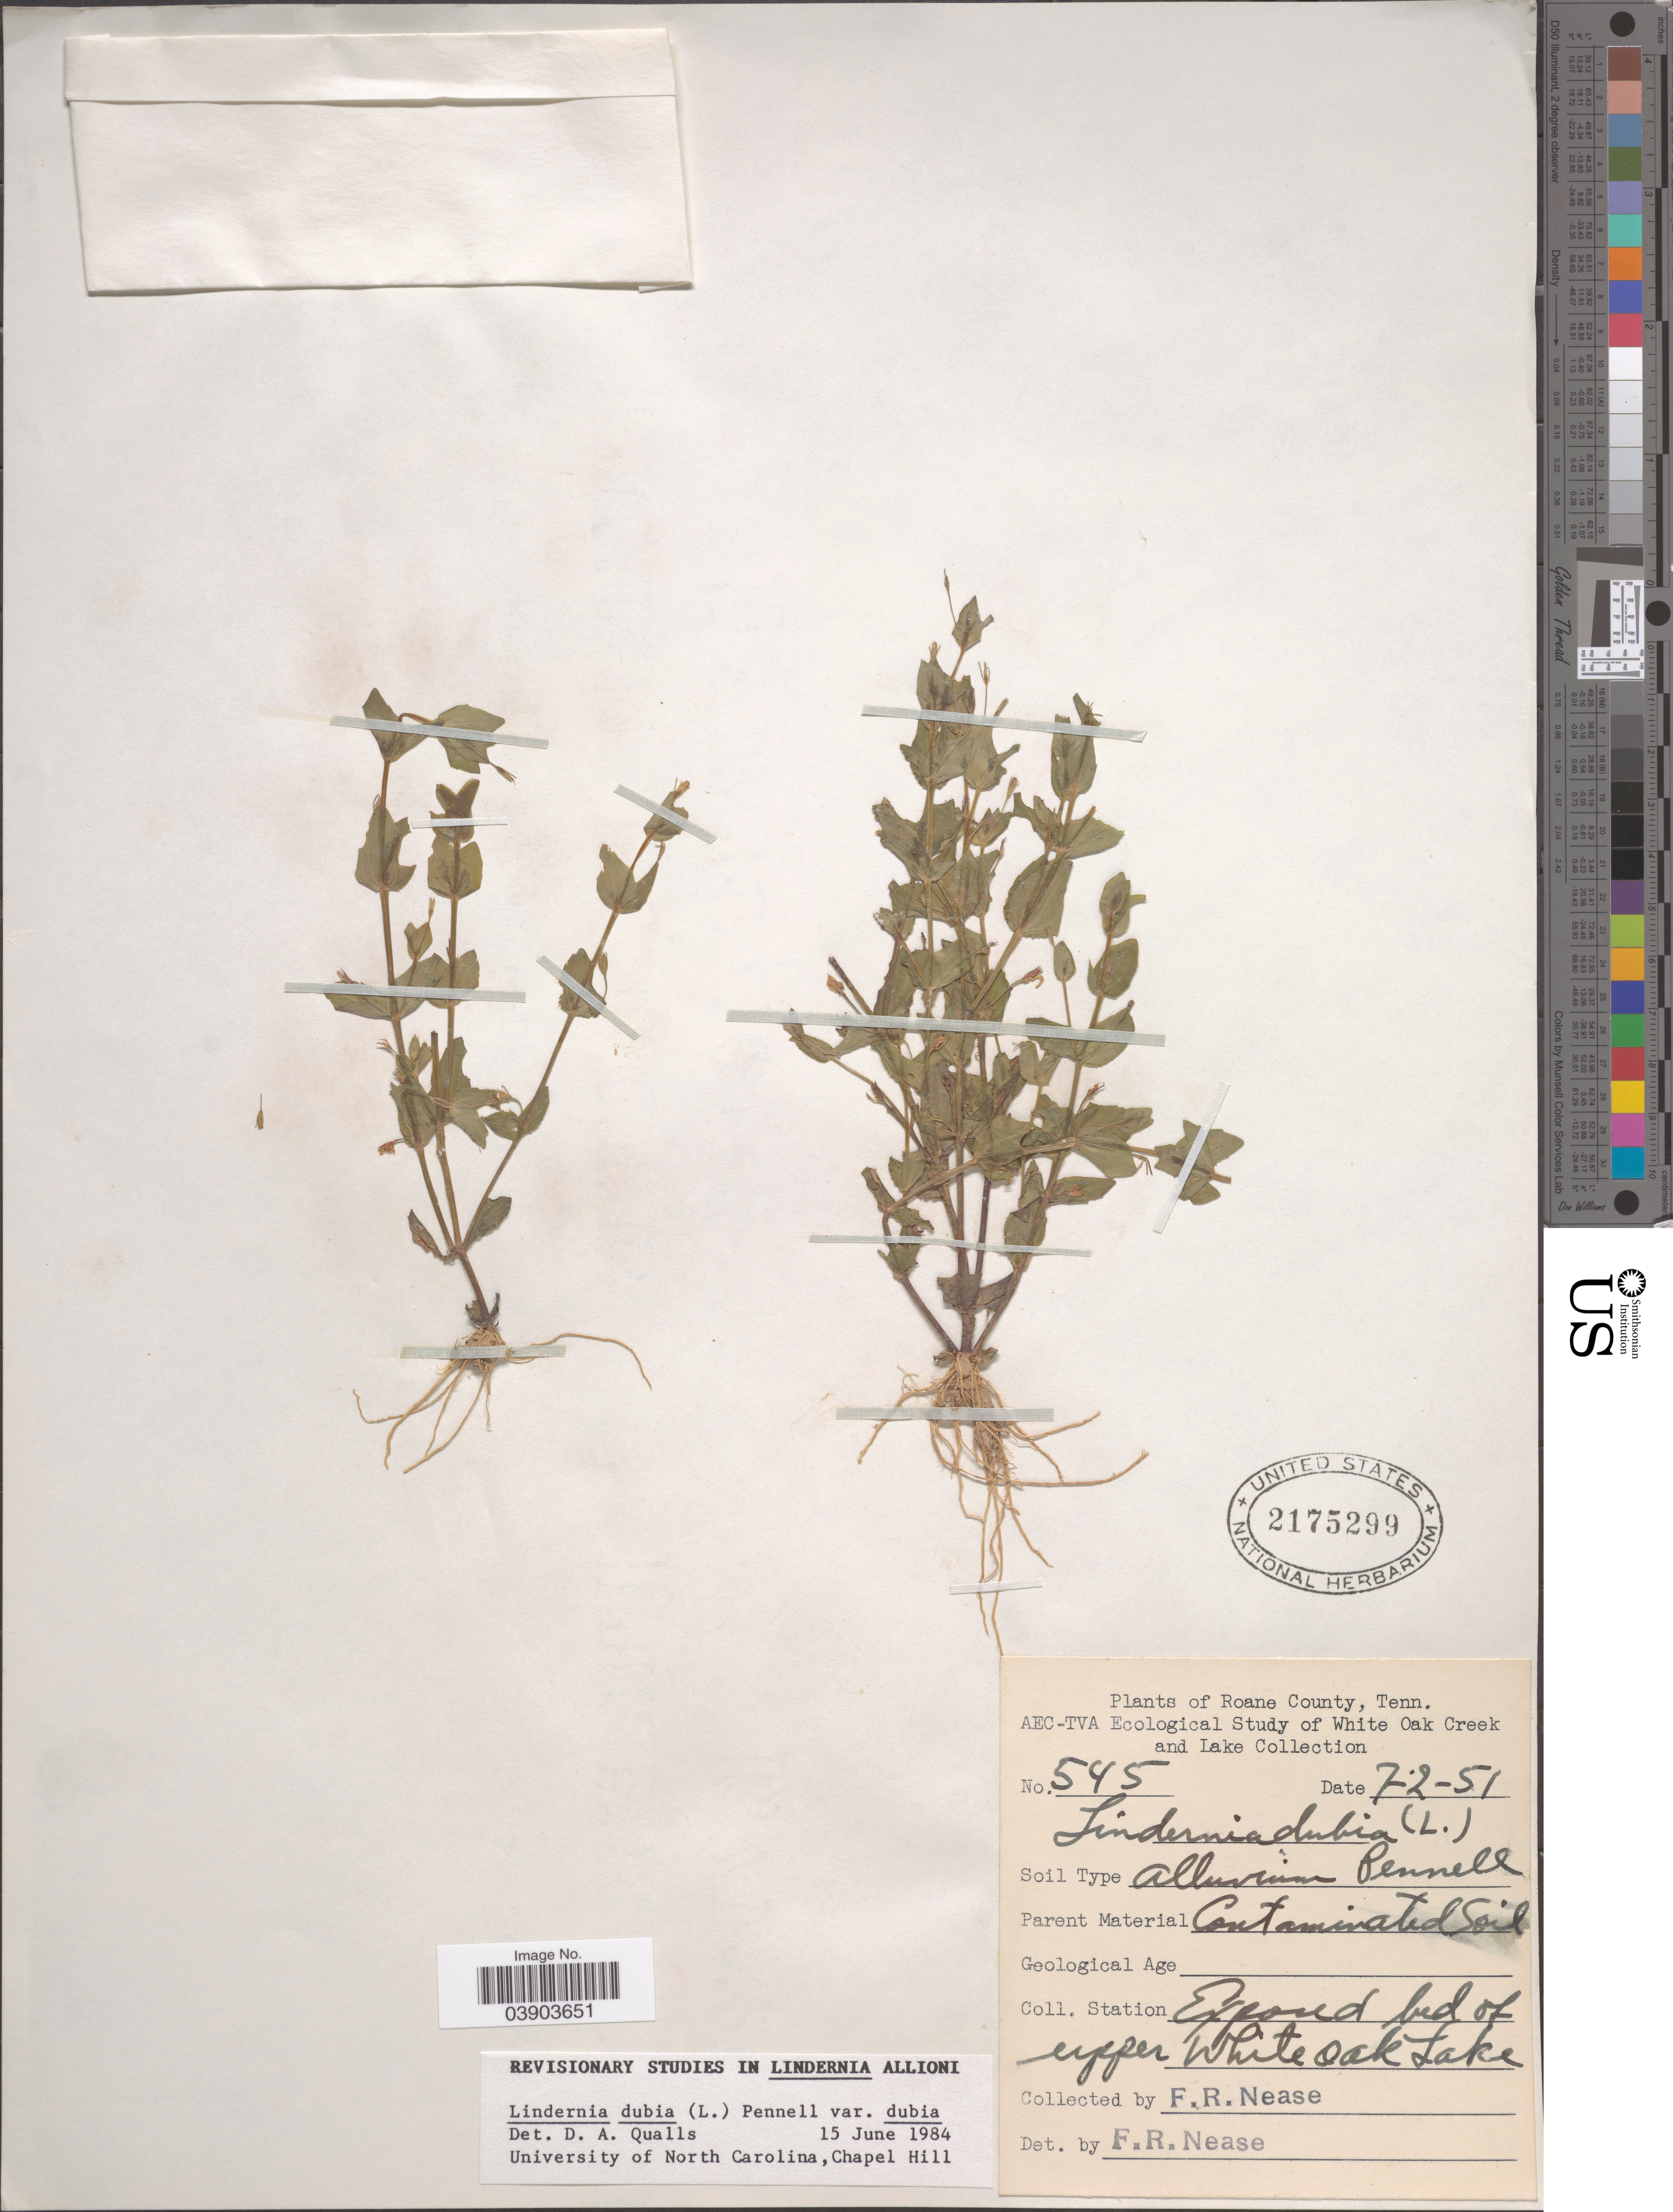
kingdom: Plantae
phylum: Tracheophyta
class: Magnoliopsida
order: Lamiales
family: Linderniaceae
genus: Lindernia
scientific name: Lindernia dubia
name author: (L.) Pennell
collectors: F. Nease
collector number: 545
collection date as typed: Transcribed d/m/y: 2/7/51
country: United States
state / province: Tennessee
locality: Roane County. Station Exposed bed of upper White Oak Lake.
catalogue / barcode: US 2175299